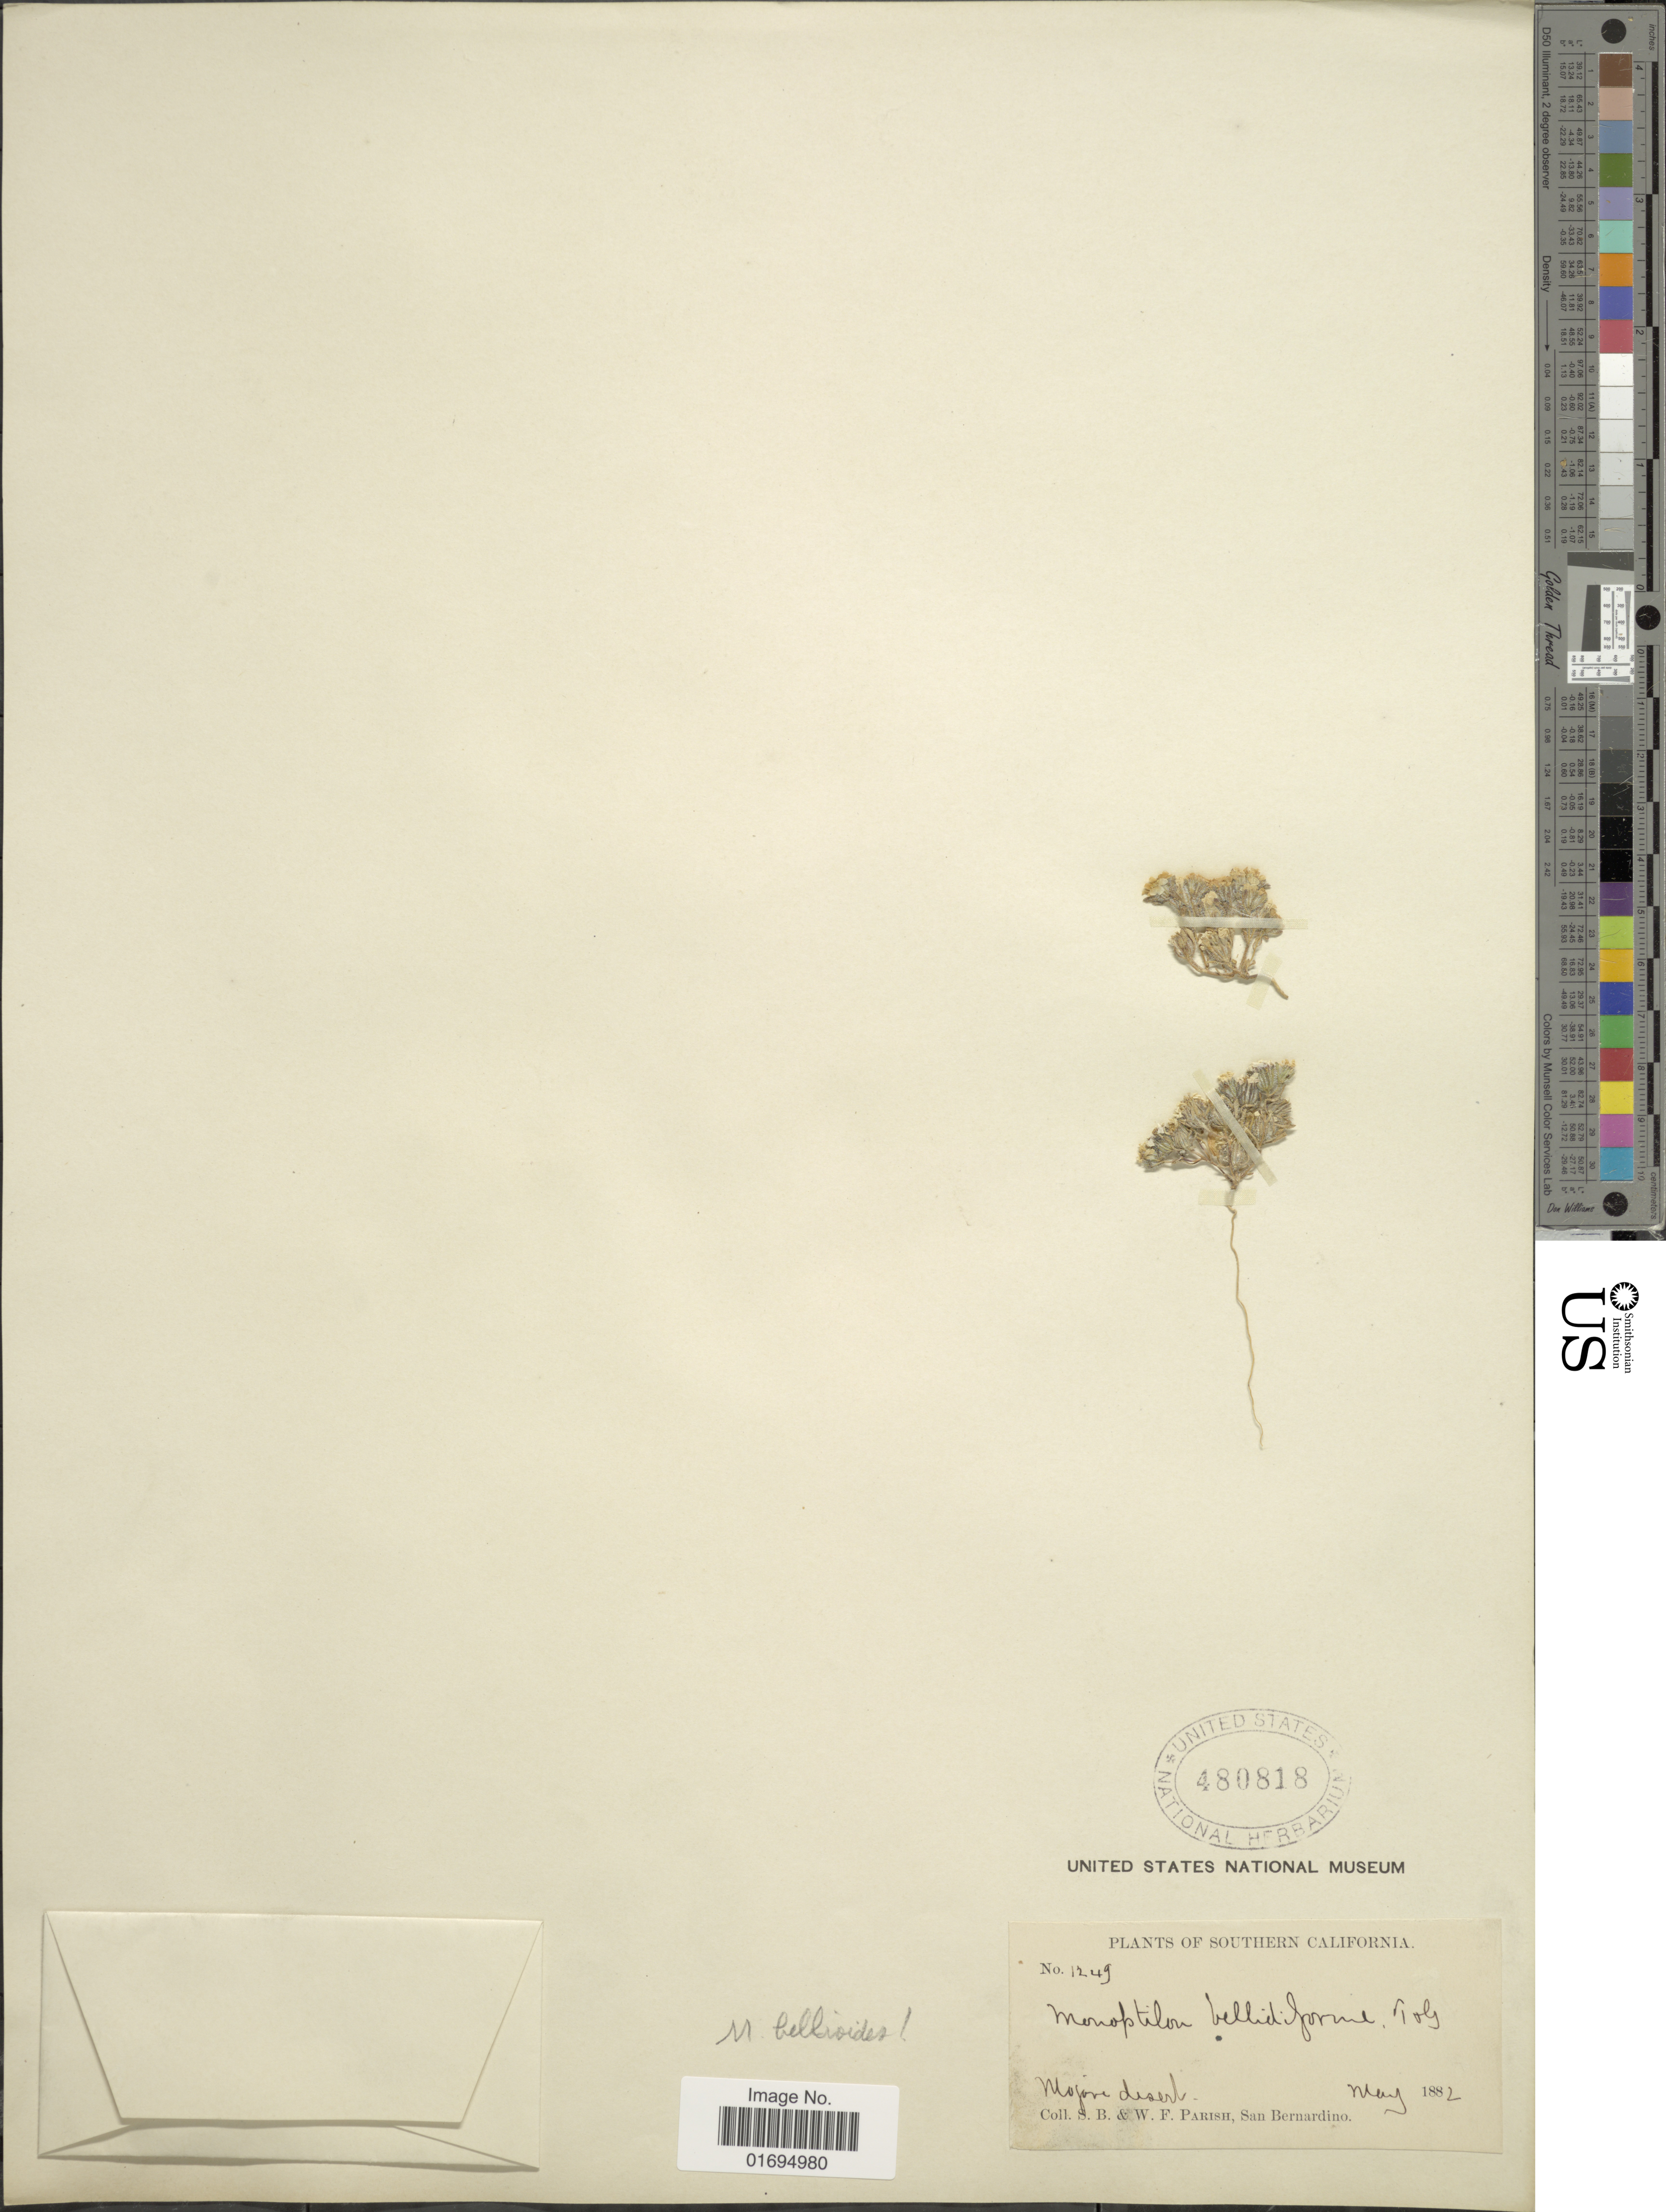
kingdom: Plantae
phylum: Tracheophyta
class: Magnoliopsida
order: Asterales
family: Asteraceae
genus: Monoptilon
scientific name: Monoptilon bellioides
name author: (A. Gray) H.M. Hall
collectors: S. B. Parish & W. F. Parish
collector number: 1249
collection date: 1882-05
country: United States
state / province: California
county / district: San Bernardino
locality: Southern California, Mojave Desert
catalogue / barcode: US 480818